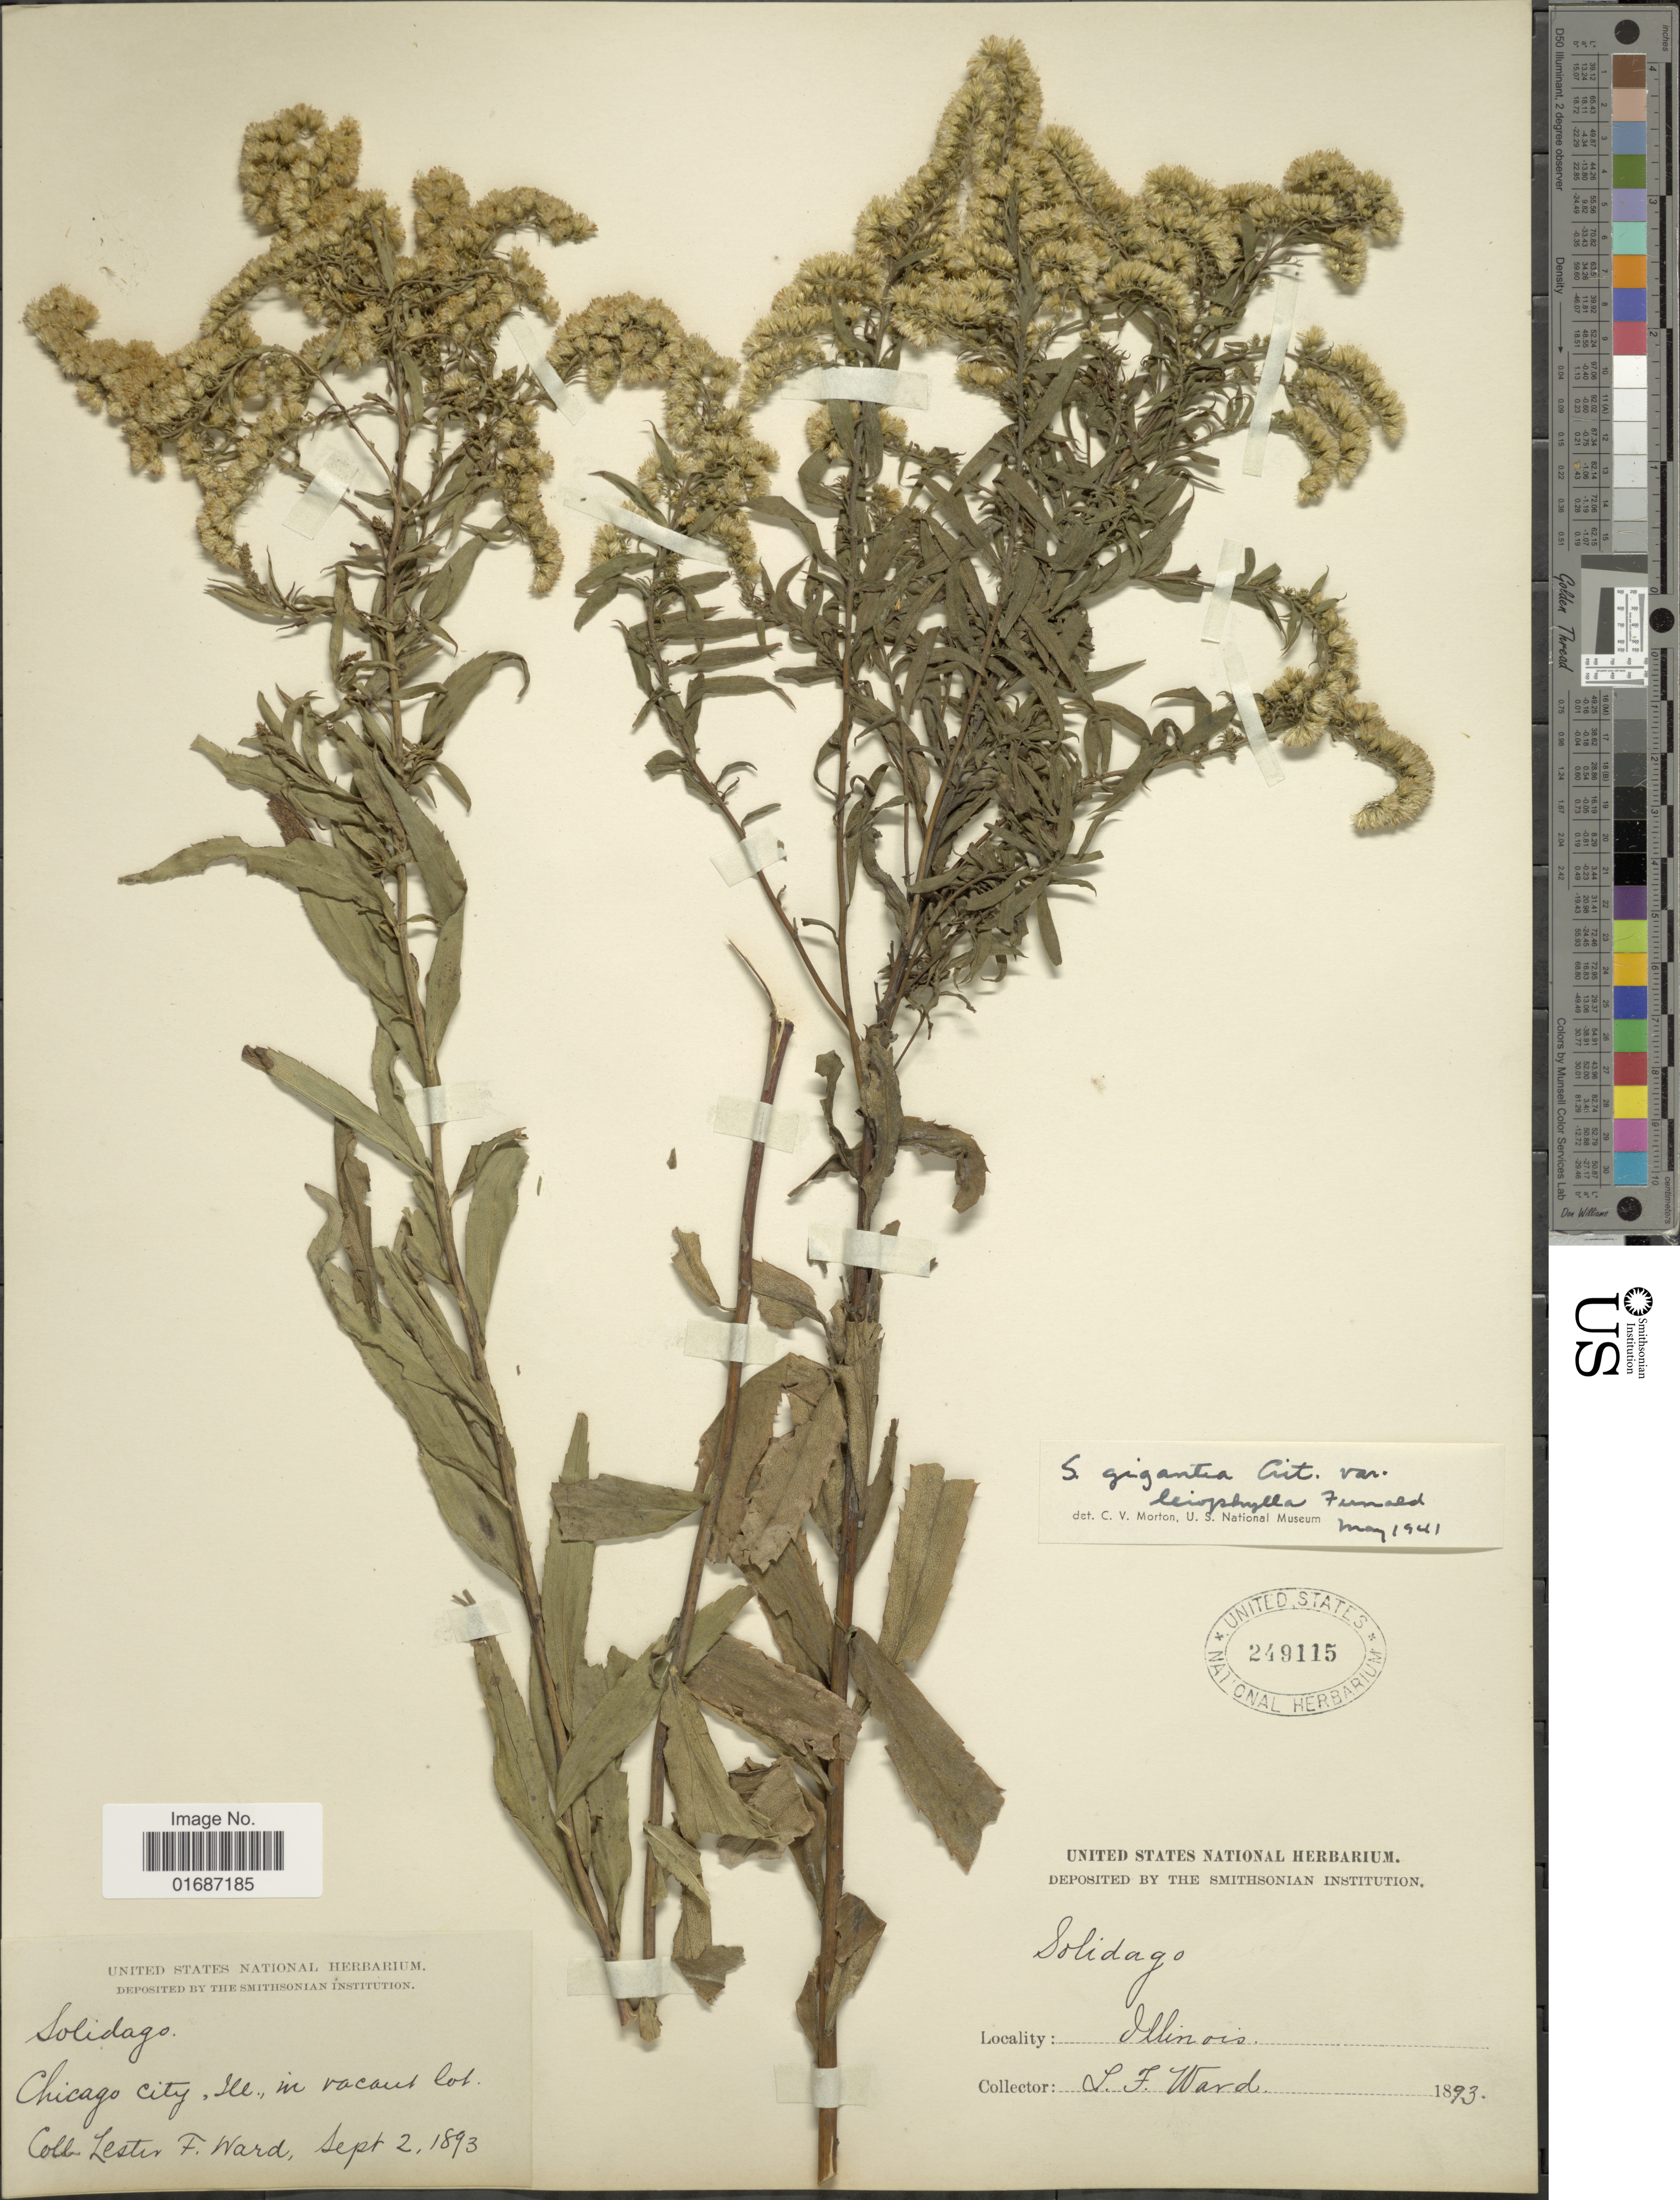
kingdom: Plantae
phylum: Tracheophyta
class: Magnoliopsida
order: Asterales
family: Asteraceae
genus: Solidago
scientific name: Solidago gigantea var. leiophylla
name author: Fernald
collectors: L. F. Ward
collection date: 1893-09-02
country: United States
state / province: Illinois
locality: Chicago City, Ill., in vacant lot.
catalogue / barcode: US 249115